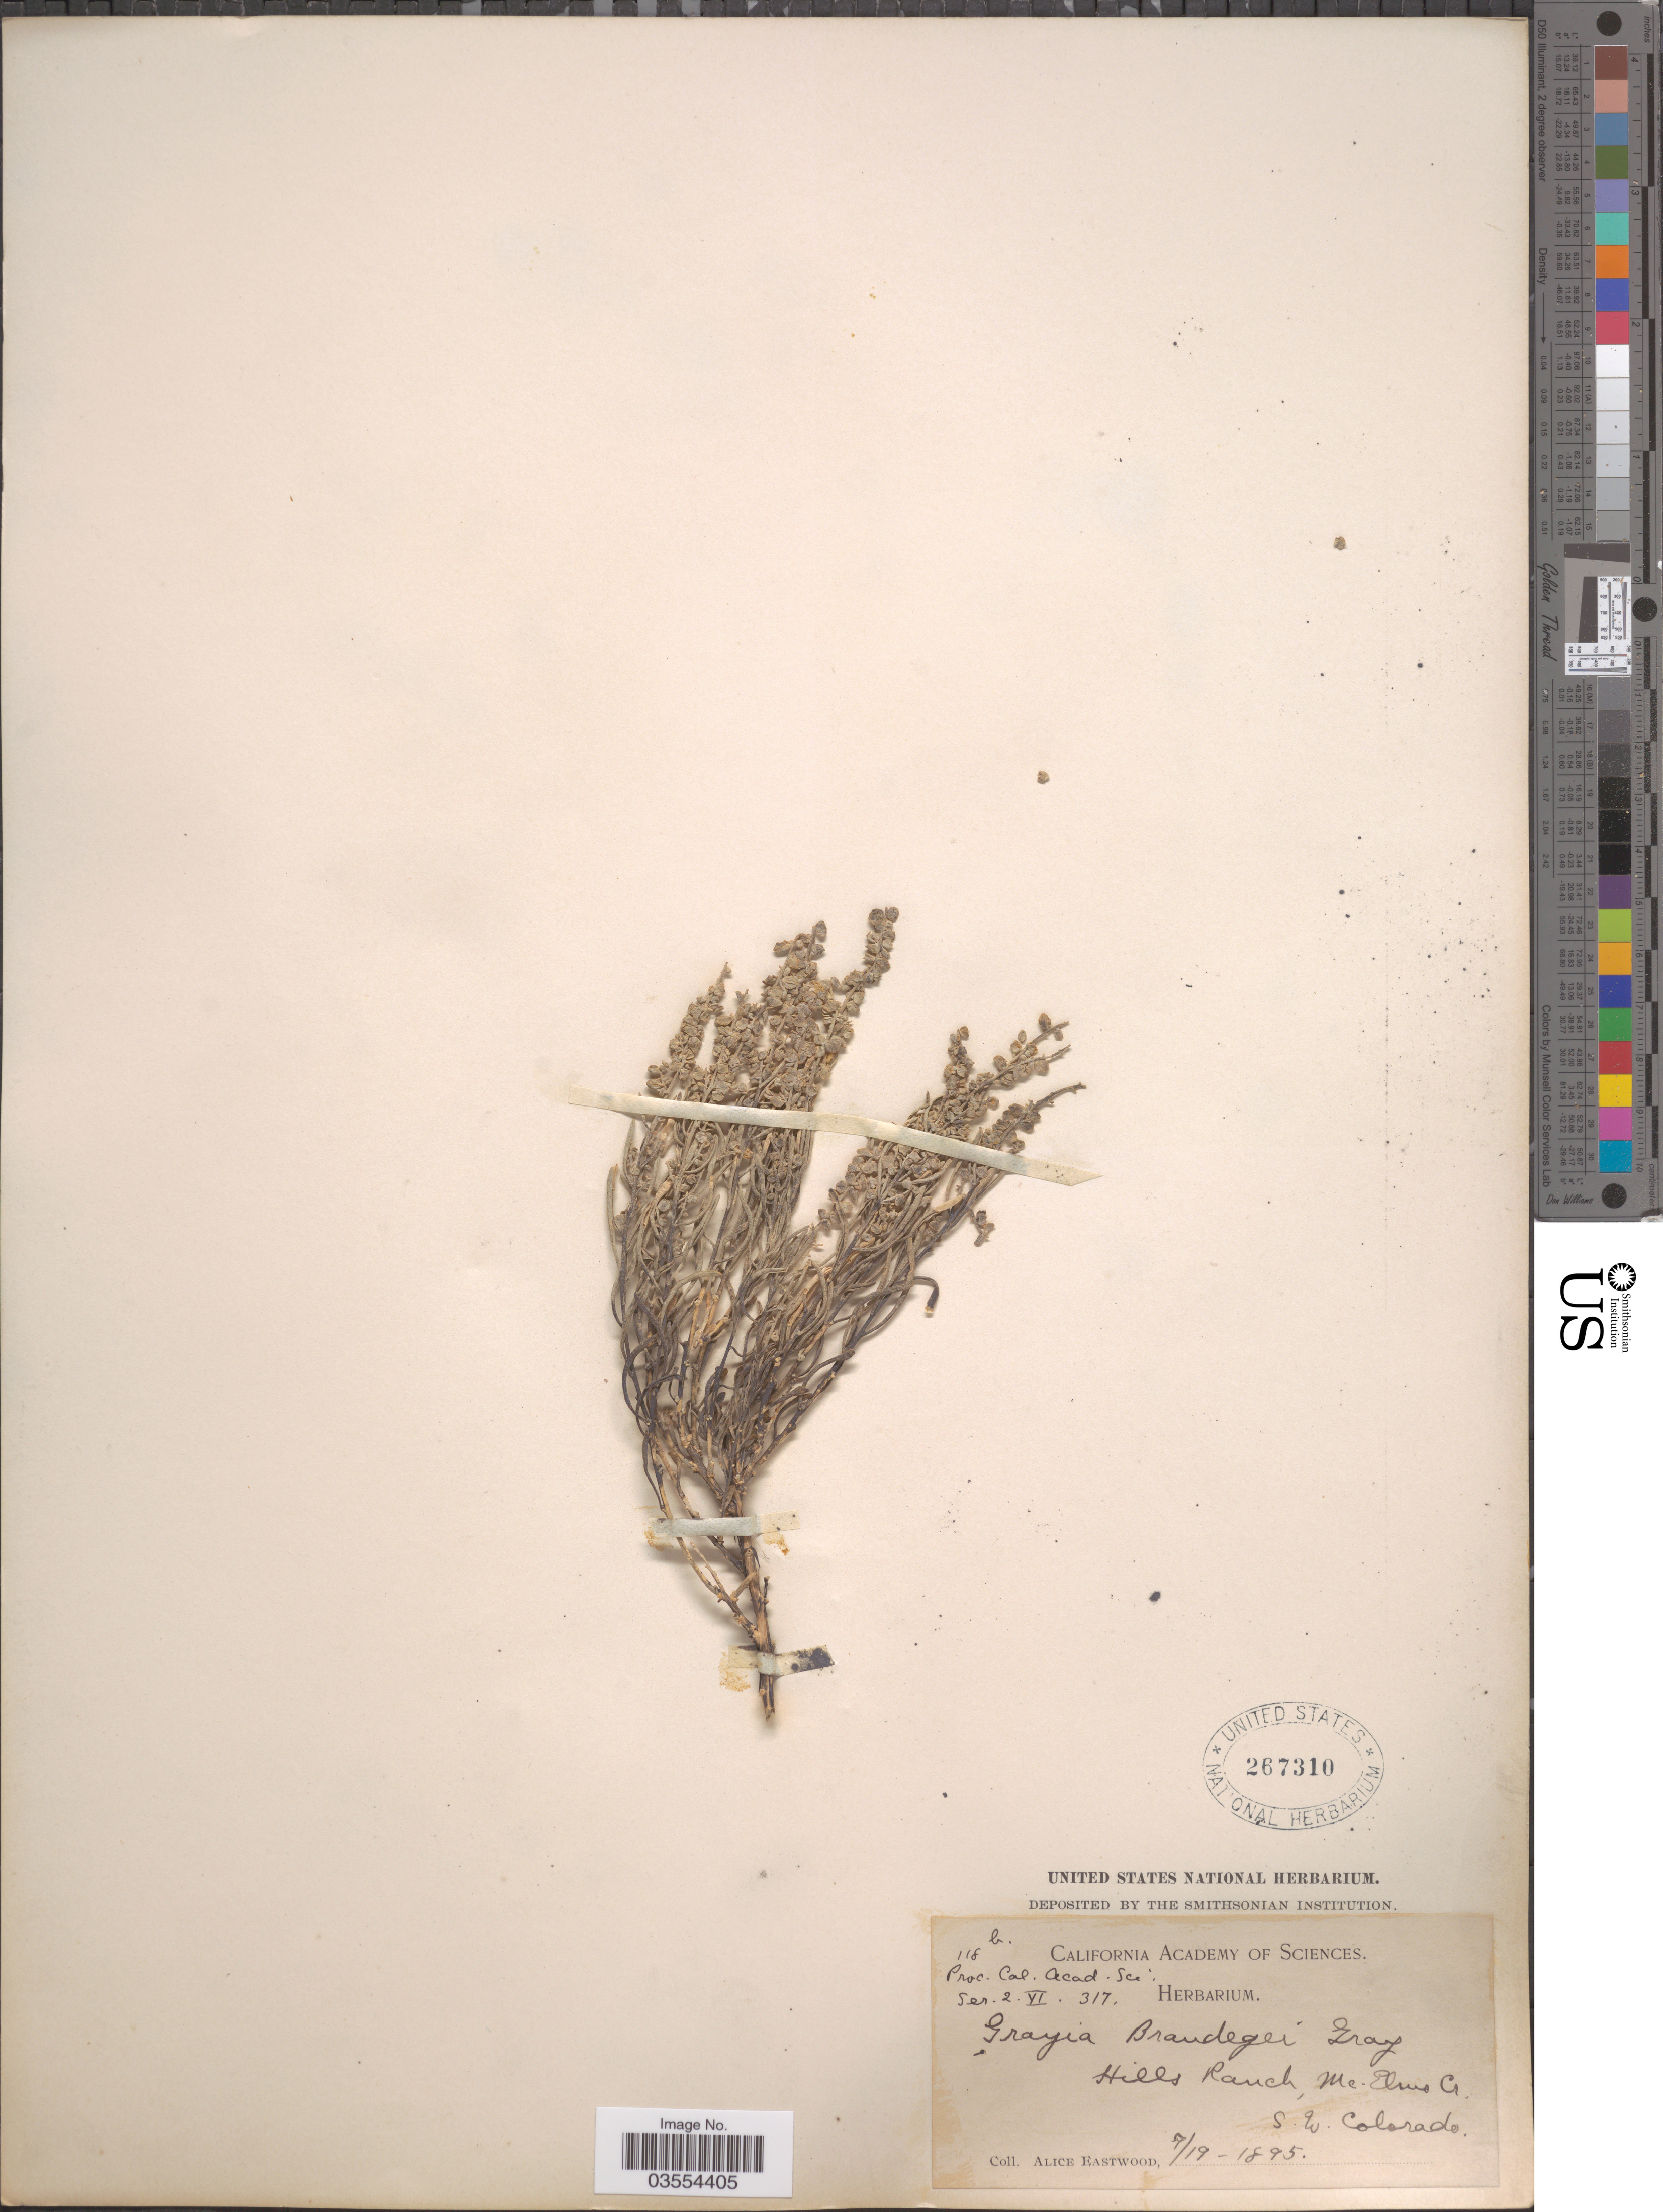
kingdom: Plantae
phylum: Tracheophyta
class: Magnoliopsida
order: Caryophyllales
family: Amaranthaceae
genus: Grayia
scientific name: Grayia brandegeei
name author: A. Gray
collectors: A. Eastwood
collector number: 118b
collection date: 1895-07-19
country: United States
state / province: Colorado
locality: Hills Ranch, Mc. Elmo Cr. S. W. Colorado.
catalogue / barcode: US 267310